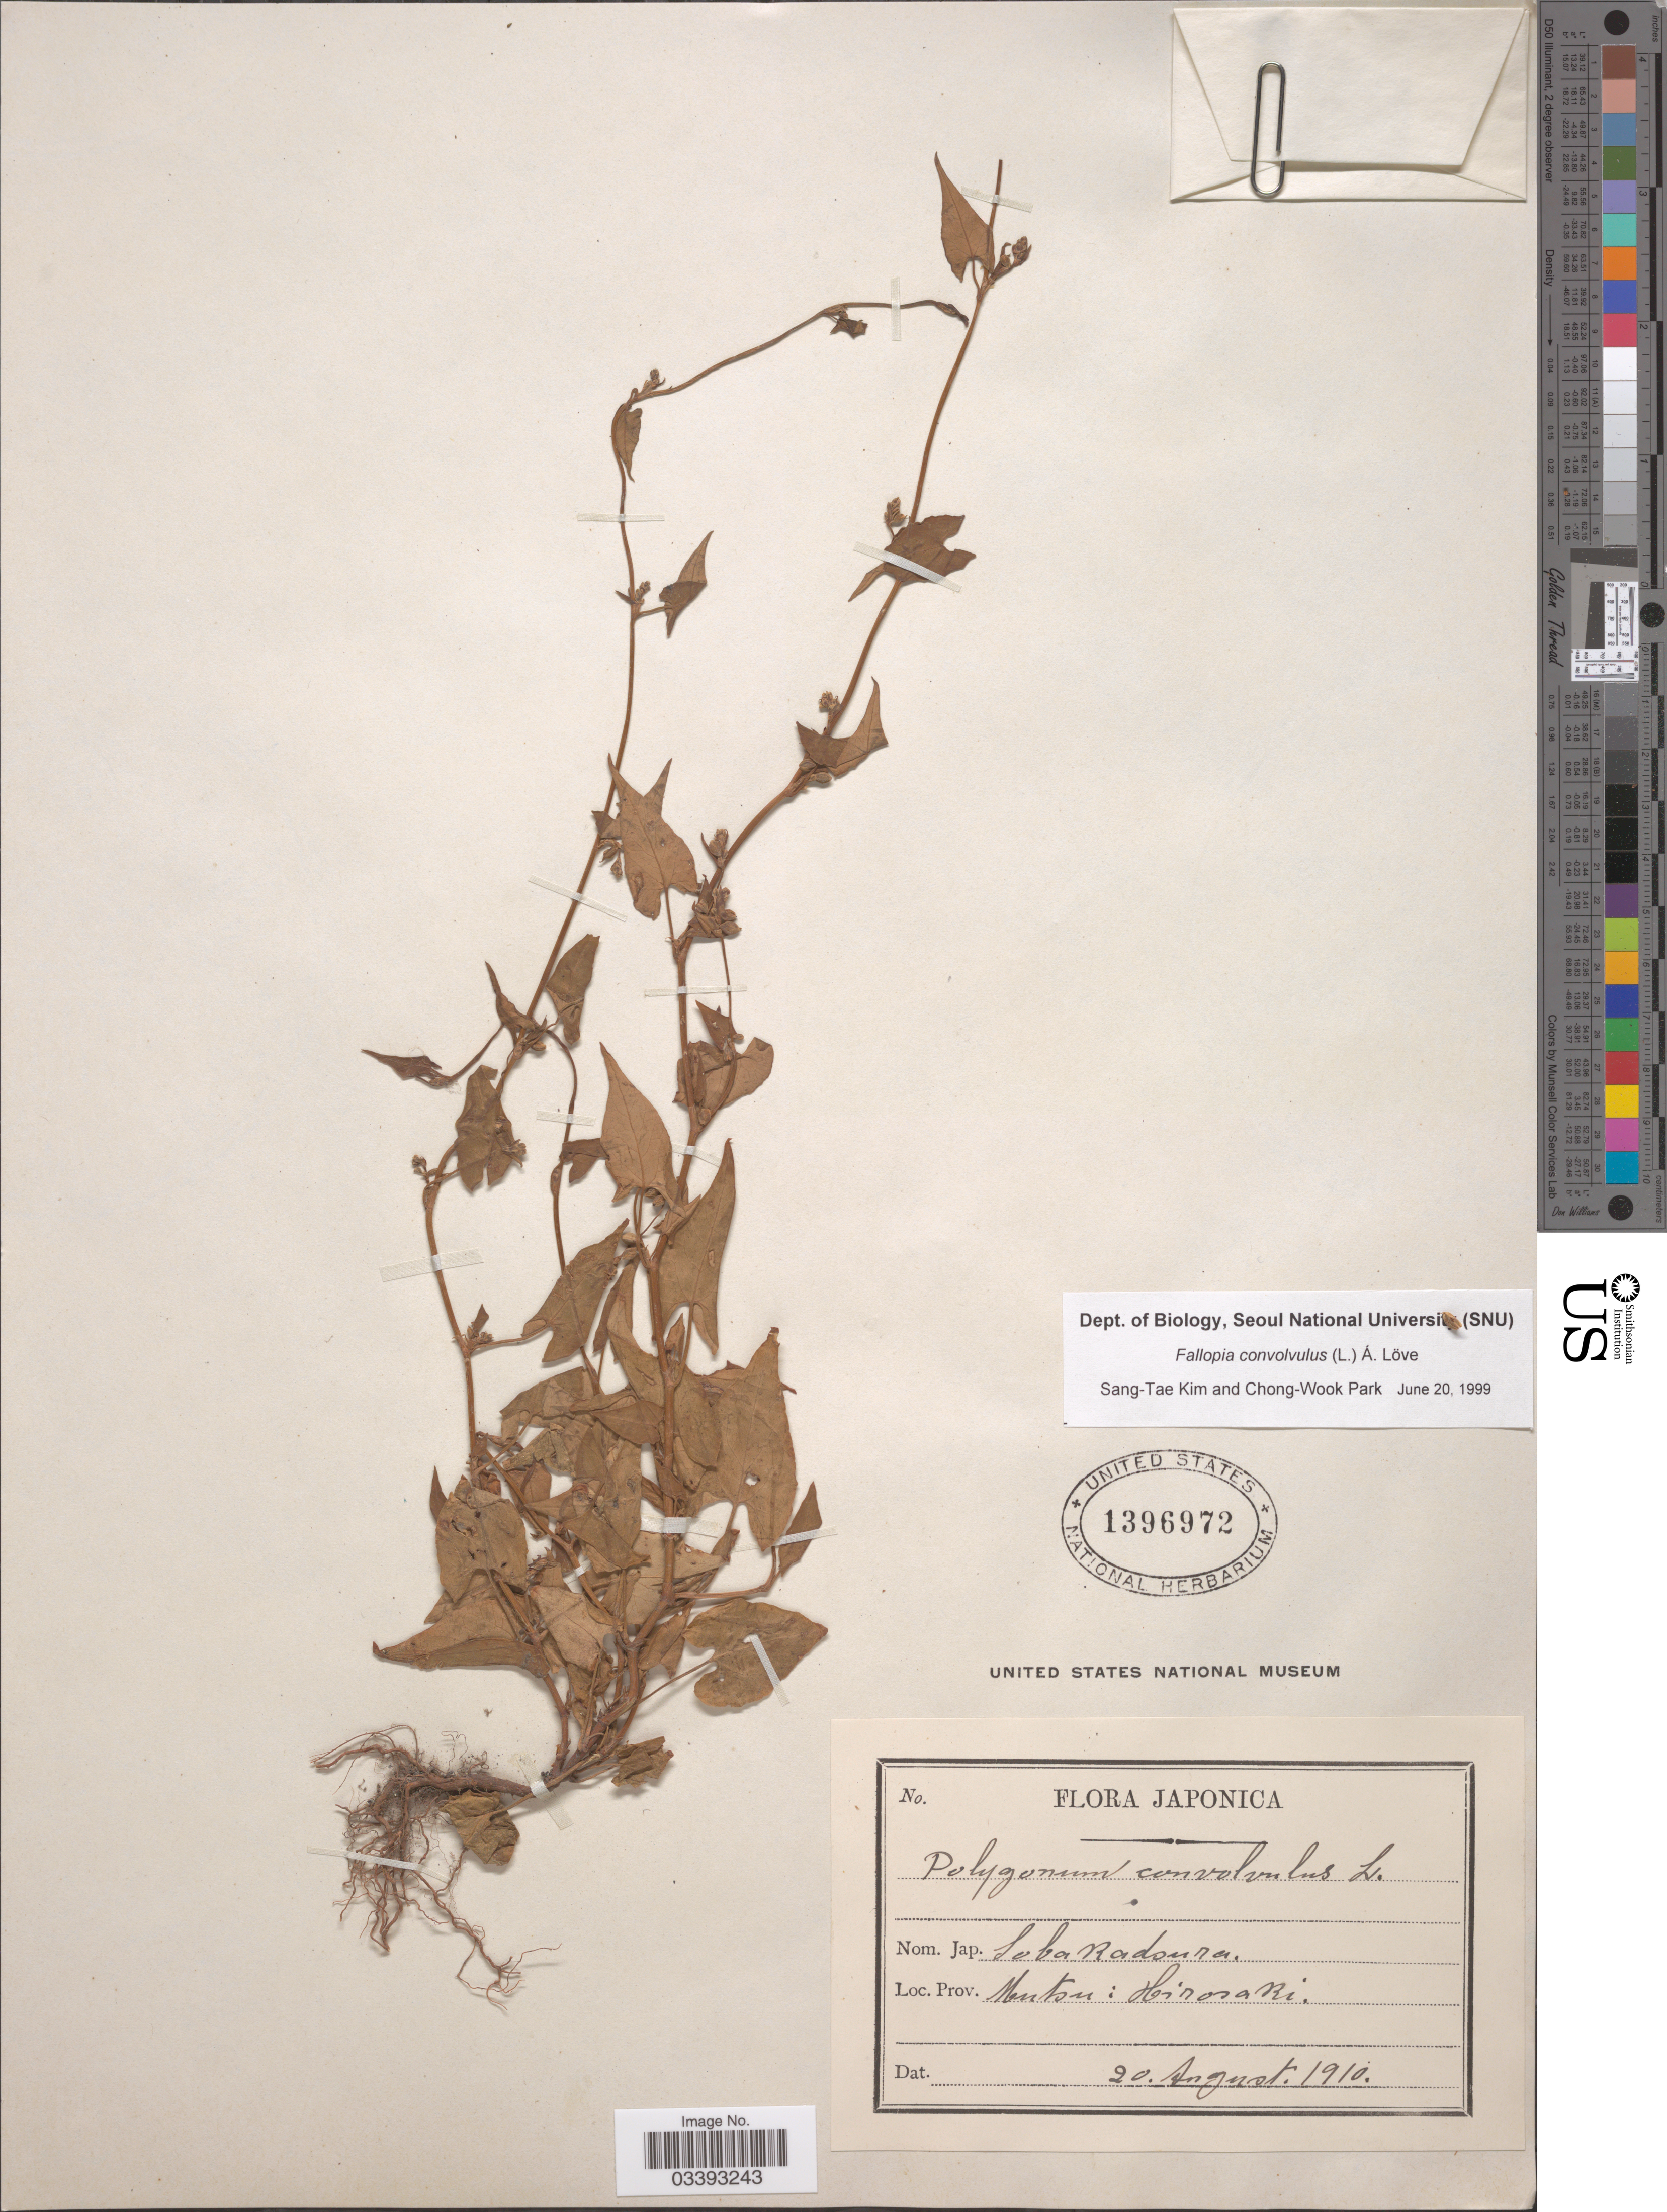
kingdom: Plantae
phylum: Tracheophyta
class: Magnoliopsida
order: Caryophyllales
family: Polygonaceae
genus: Fallopia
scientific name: Fallopia convolvulus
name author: (L.) Á. Löve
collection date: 1910-08-20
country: Japan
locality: Prov. Mutsu: Hirosaki.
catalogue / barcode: US 1396972